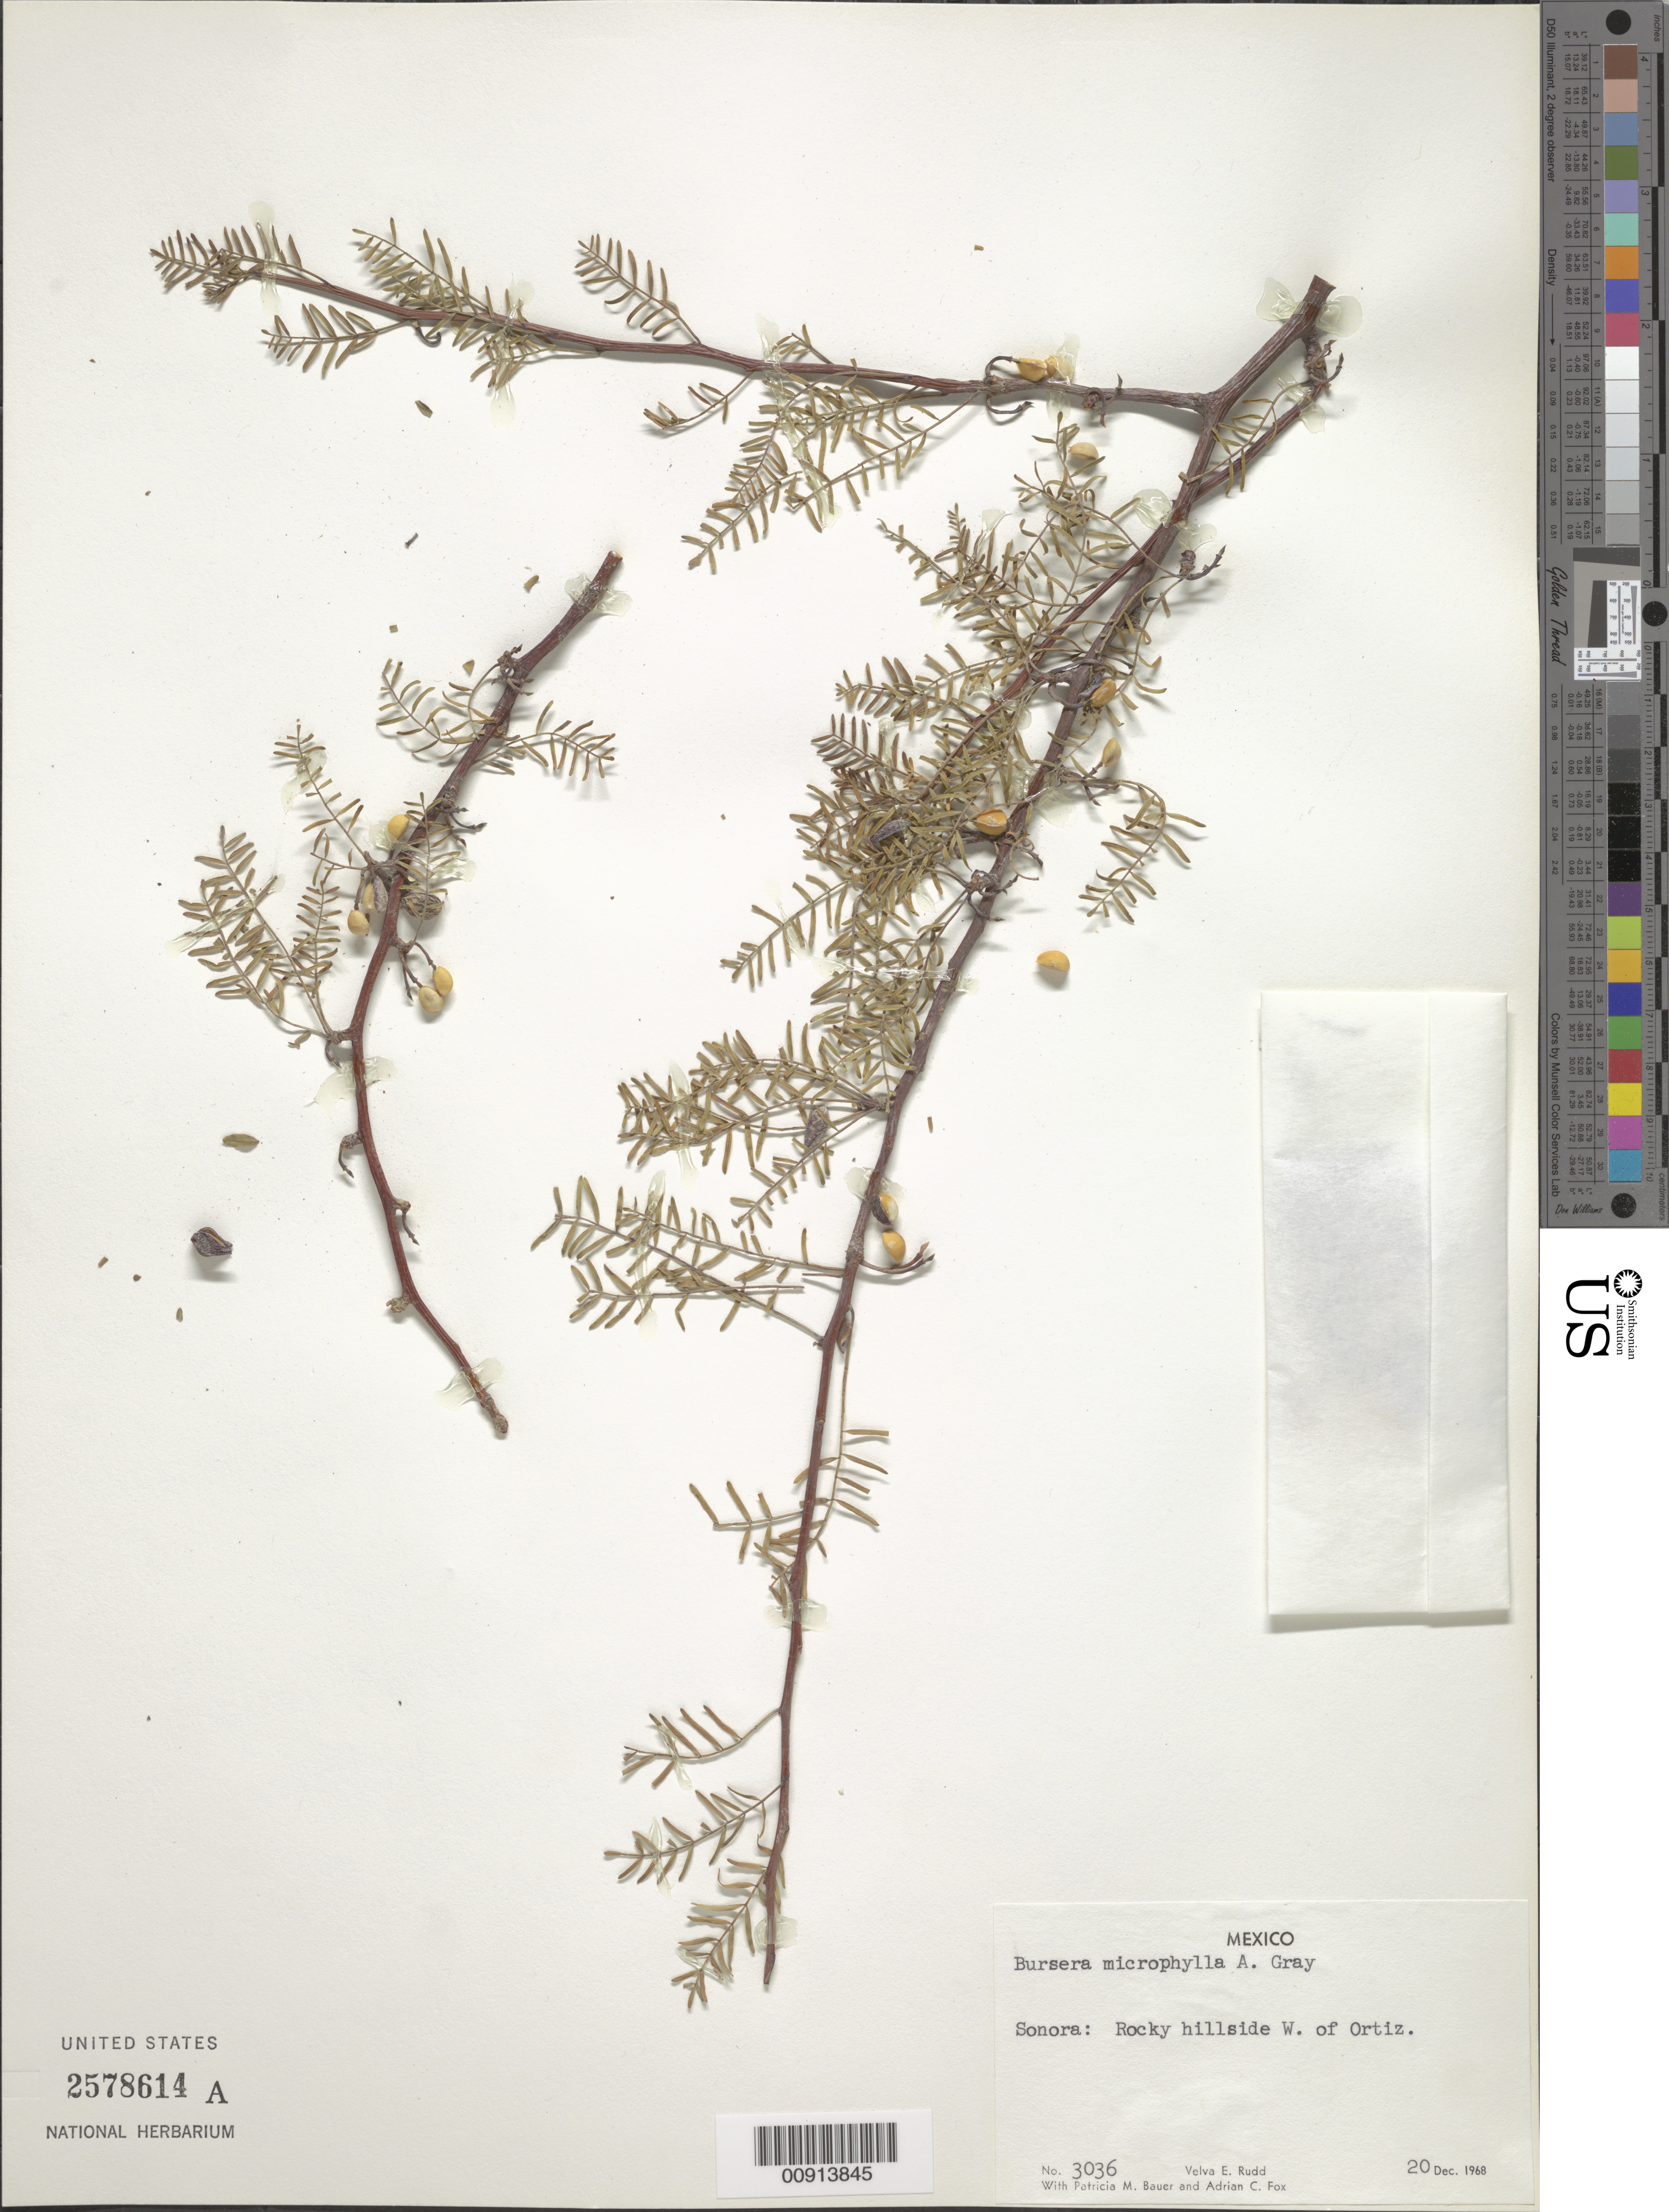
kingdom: Plantae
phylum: Tracheophyta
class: Magnoliopsida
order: Sapindales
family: Burseraceae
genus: Bursera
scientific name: Bursera microphylla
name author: A. Gray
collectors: V. E. Rudd, P. Bauer & A. Fox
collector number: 3036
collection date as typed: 20 Dec 1968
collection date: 1968-12-20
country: Mexico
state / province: Sonora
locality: Sonora: Rocky hillside W of Ortiz.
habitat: Rocky hillside.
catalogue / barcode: US 2578614A